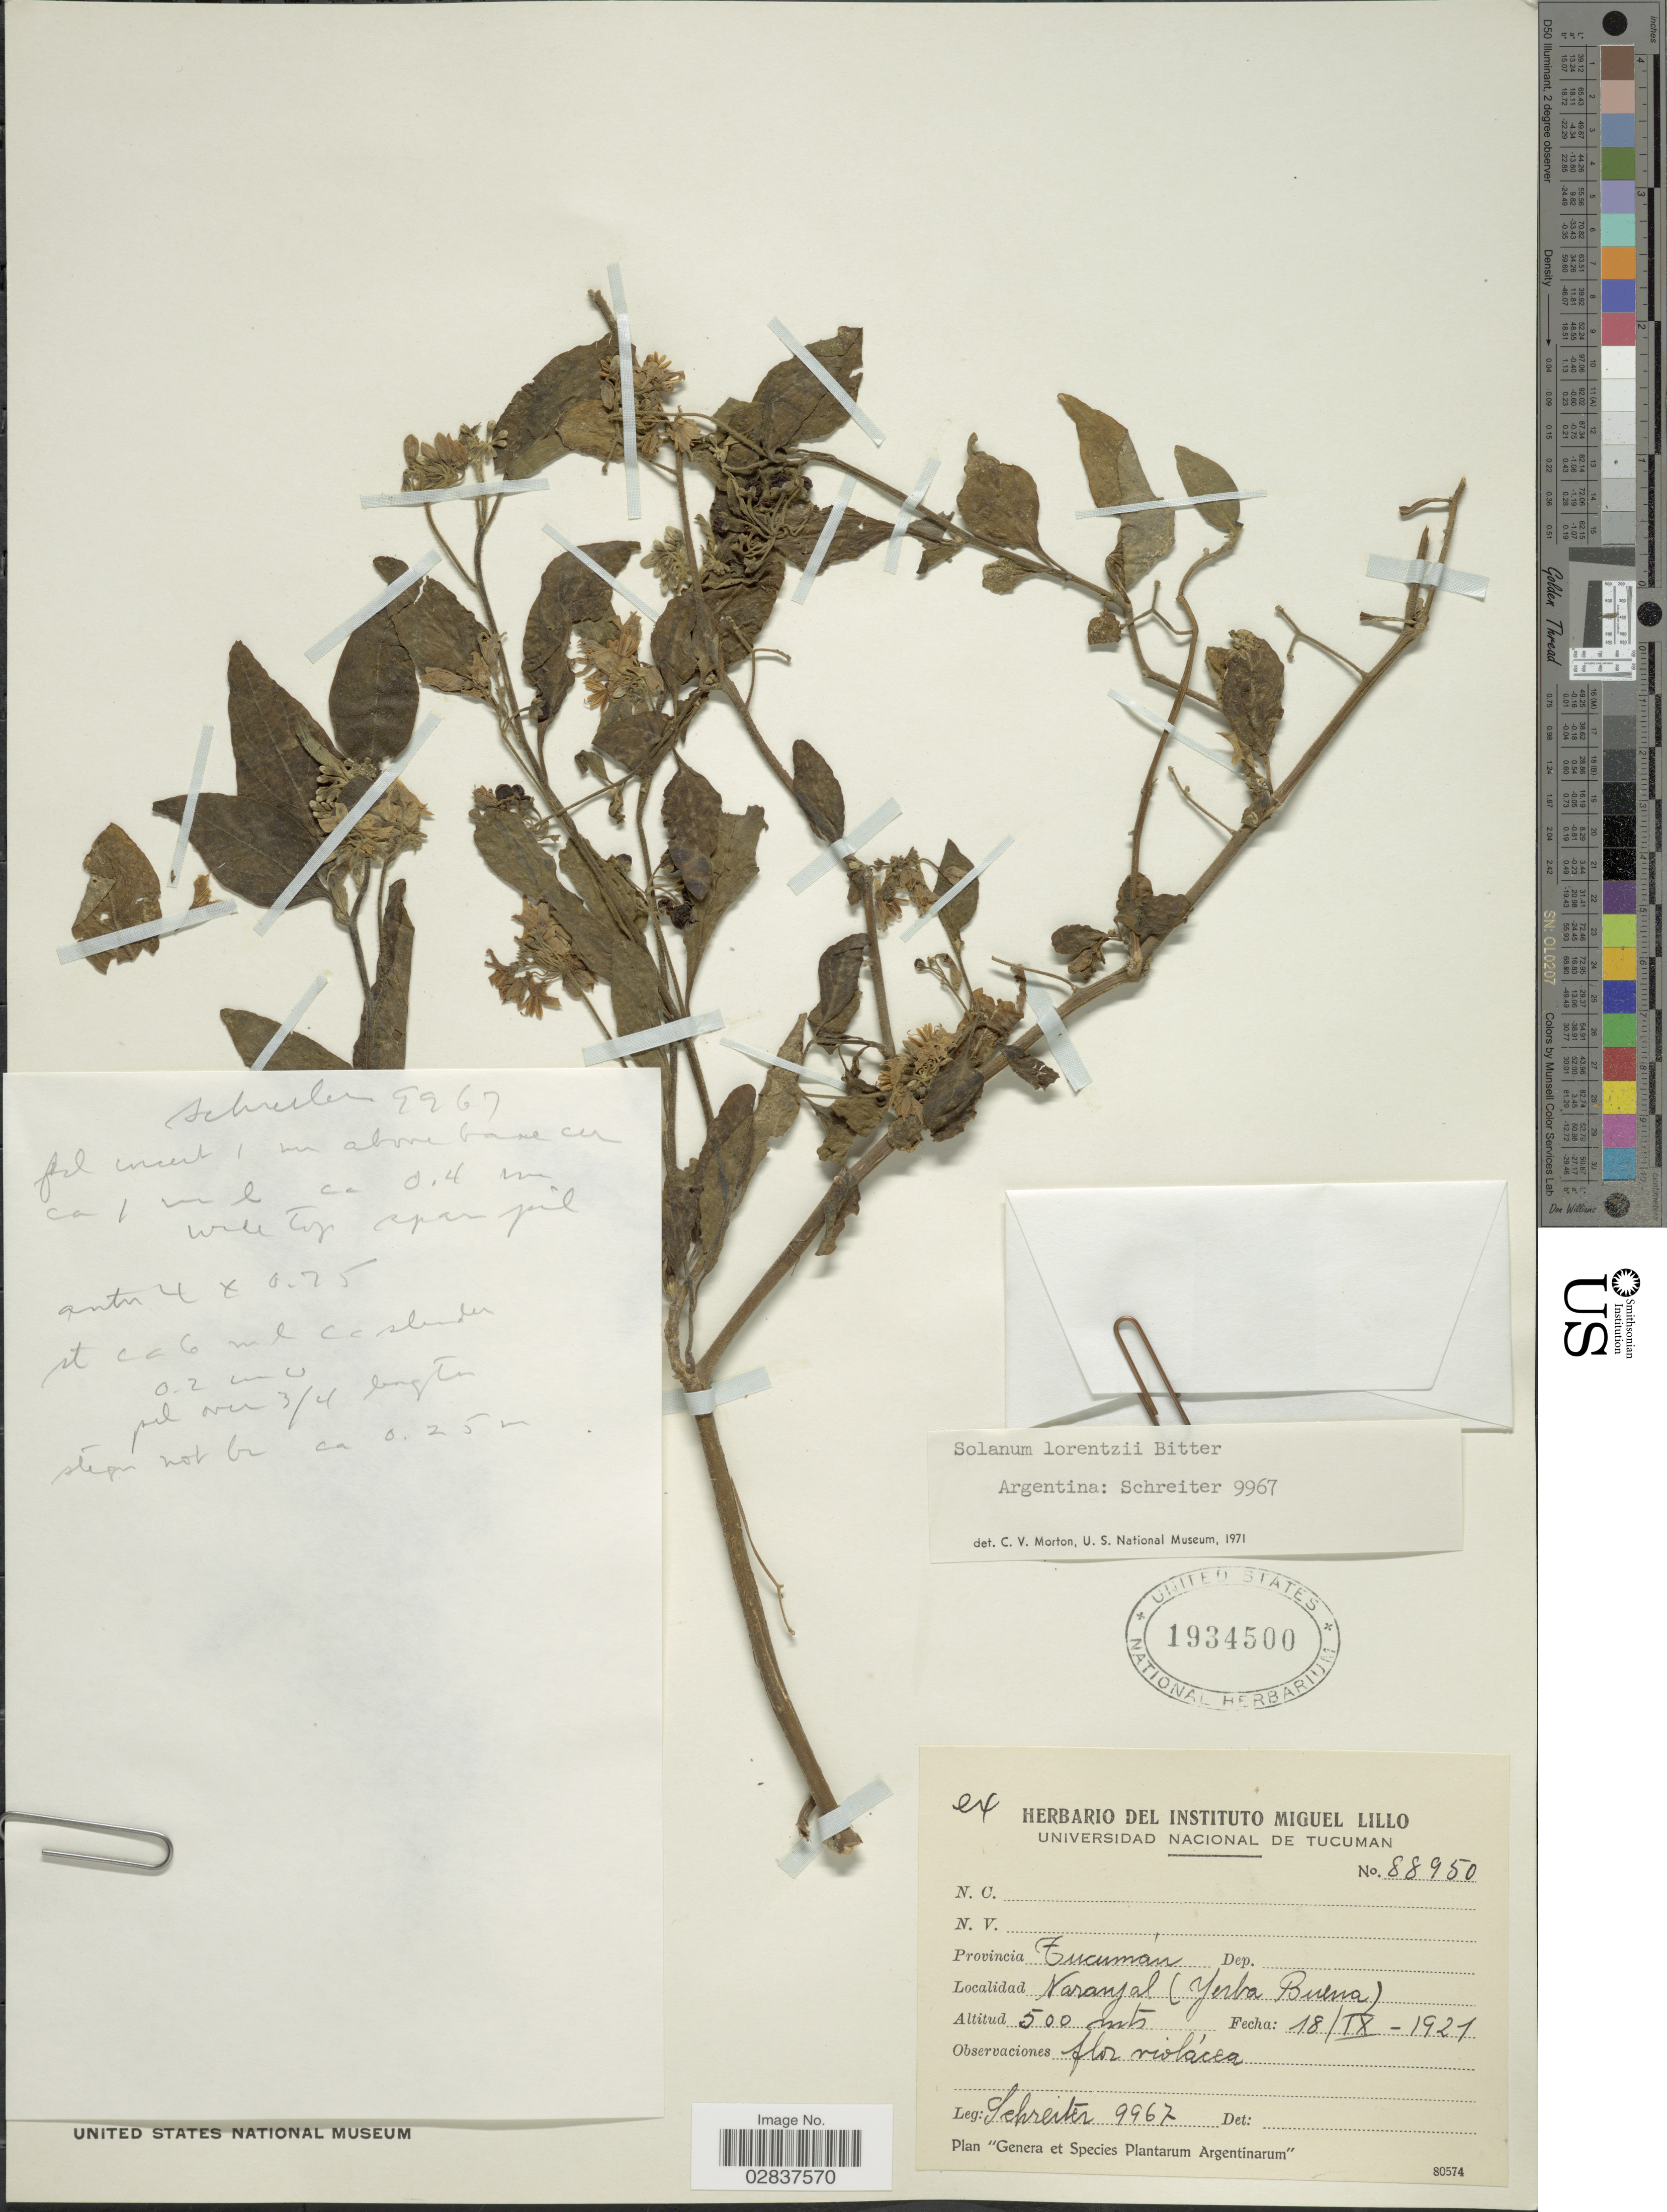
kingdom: Plantae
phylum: Tracheophyta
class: Magnoliopsida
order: Solanales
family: Solanaceae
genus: Solanum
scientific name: Solanum lorentzii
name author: Bitter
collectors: -. Schreiter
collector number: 9967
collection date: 1921-09-18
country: Argentina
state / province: Tucuman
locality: Naranjal (Yerba Buena).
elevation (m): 500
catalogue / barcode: US 1934500